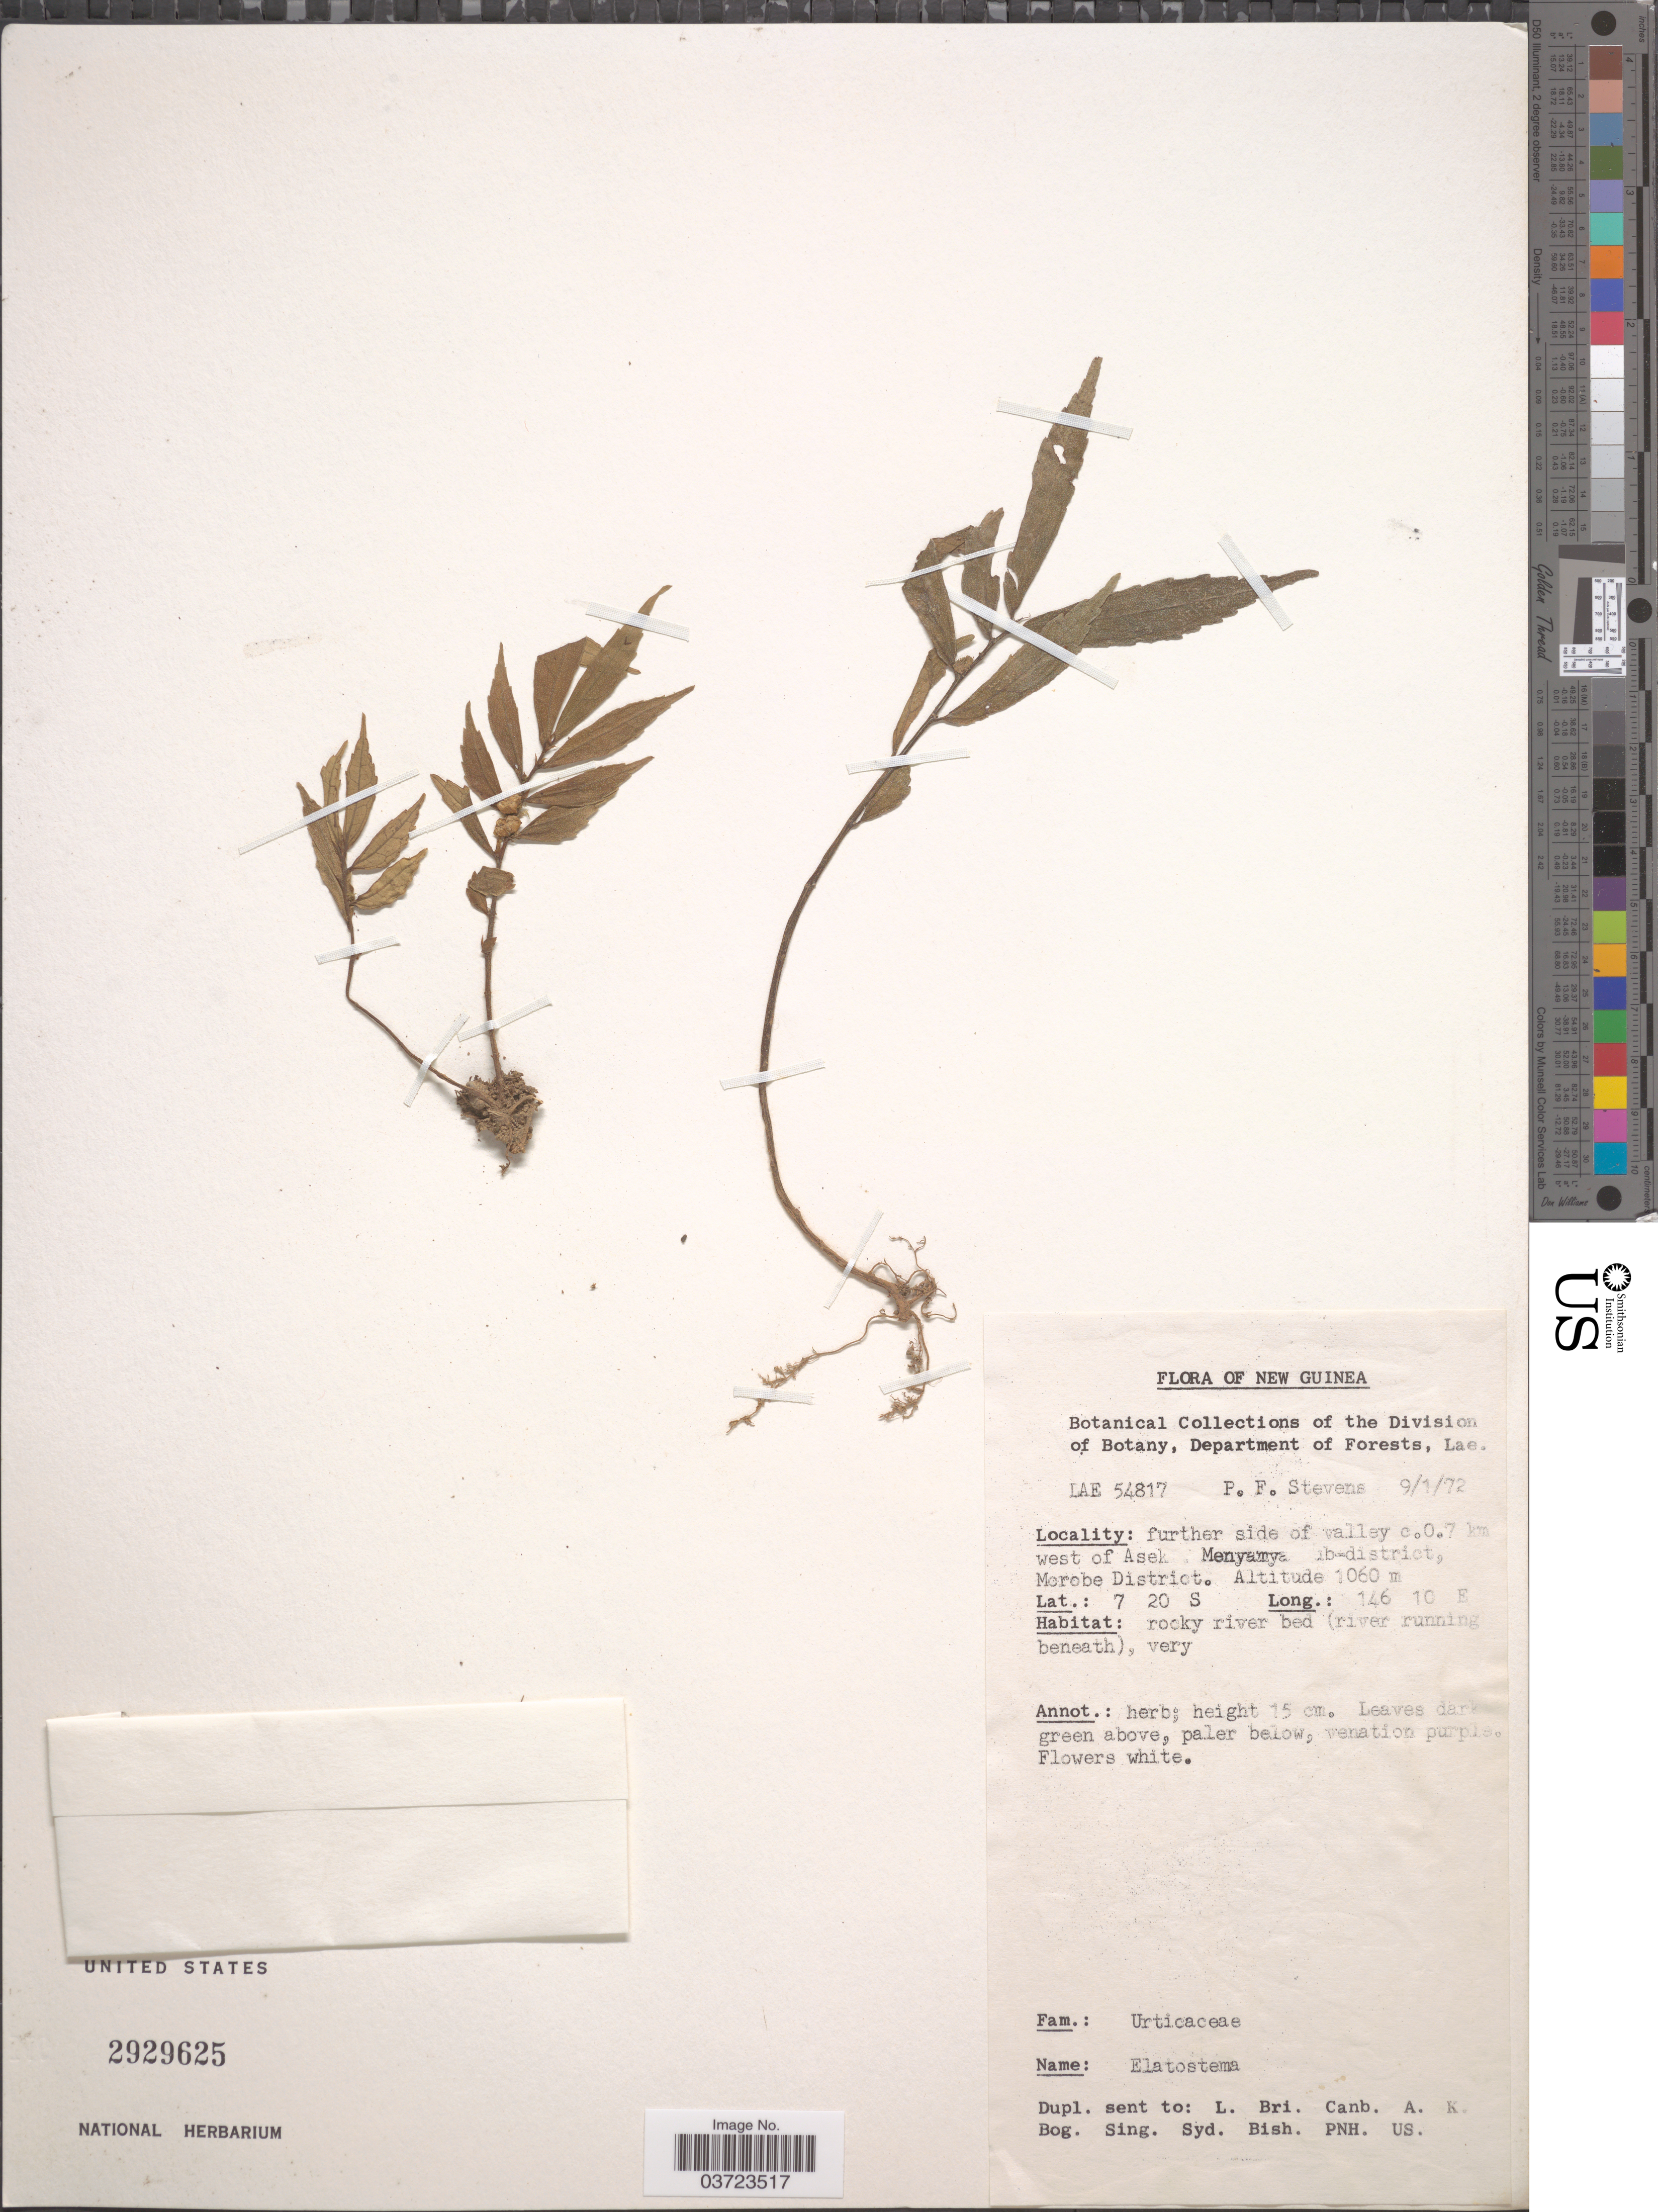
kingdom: Plantae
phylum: Tracheophyta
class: Magnoliopsida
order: Rosales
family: Urticaceae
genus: Elatostema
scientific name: Elatostema sp.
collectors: P. F. Stevens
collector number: LAE 54817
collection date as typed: Transcribed d/m/y: 9/7/72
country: Papua New Guinea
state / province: Morobe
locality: New Guinea. Further side of valley c.0.7 km west of Asek[illegible text] Menyamya [illegible text]b-district, Morobe District.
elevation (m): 1060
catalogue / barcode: US 2929625